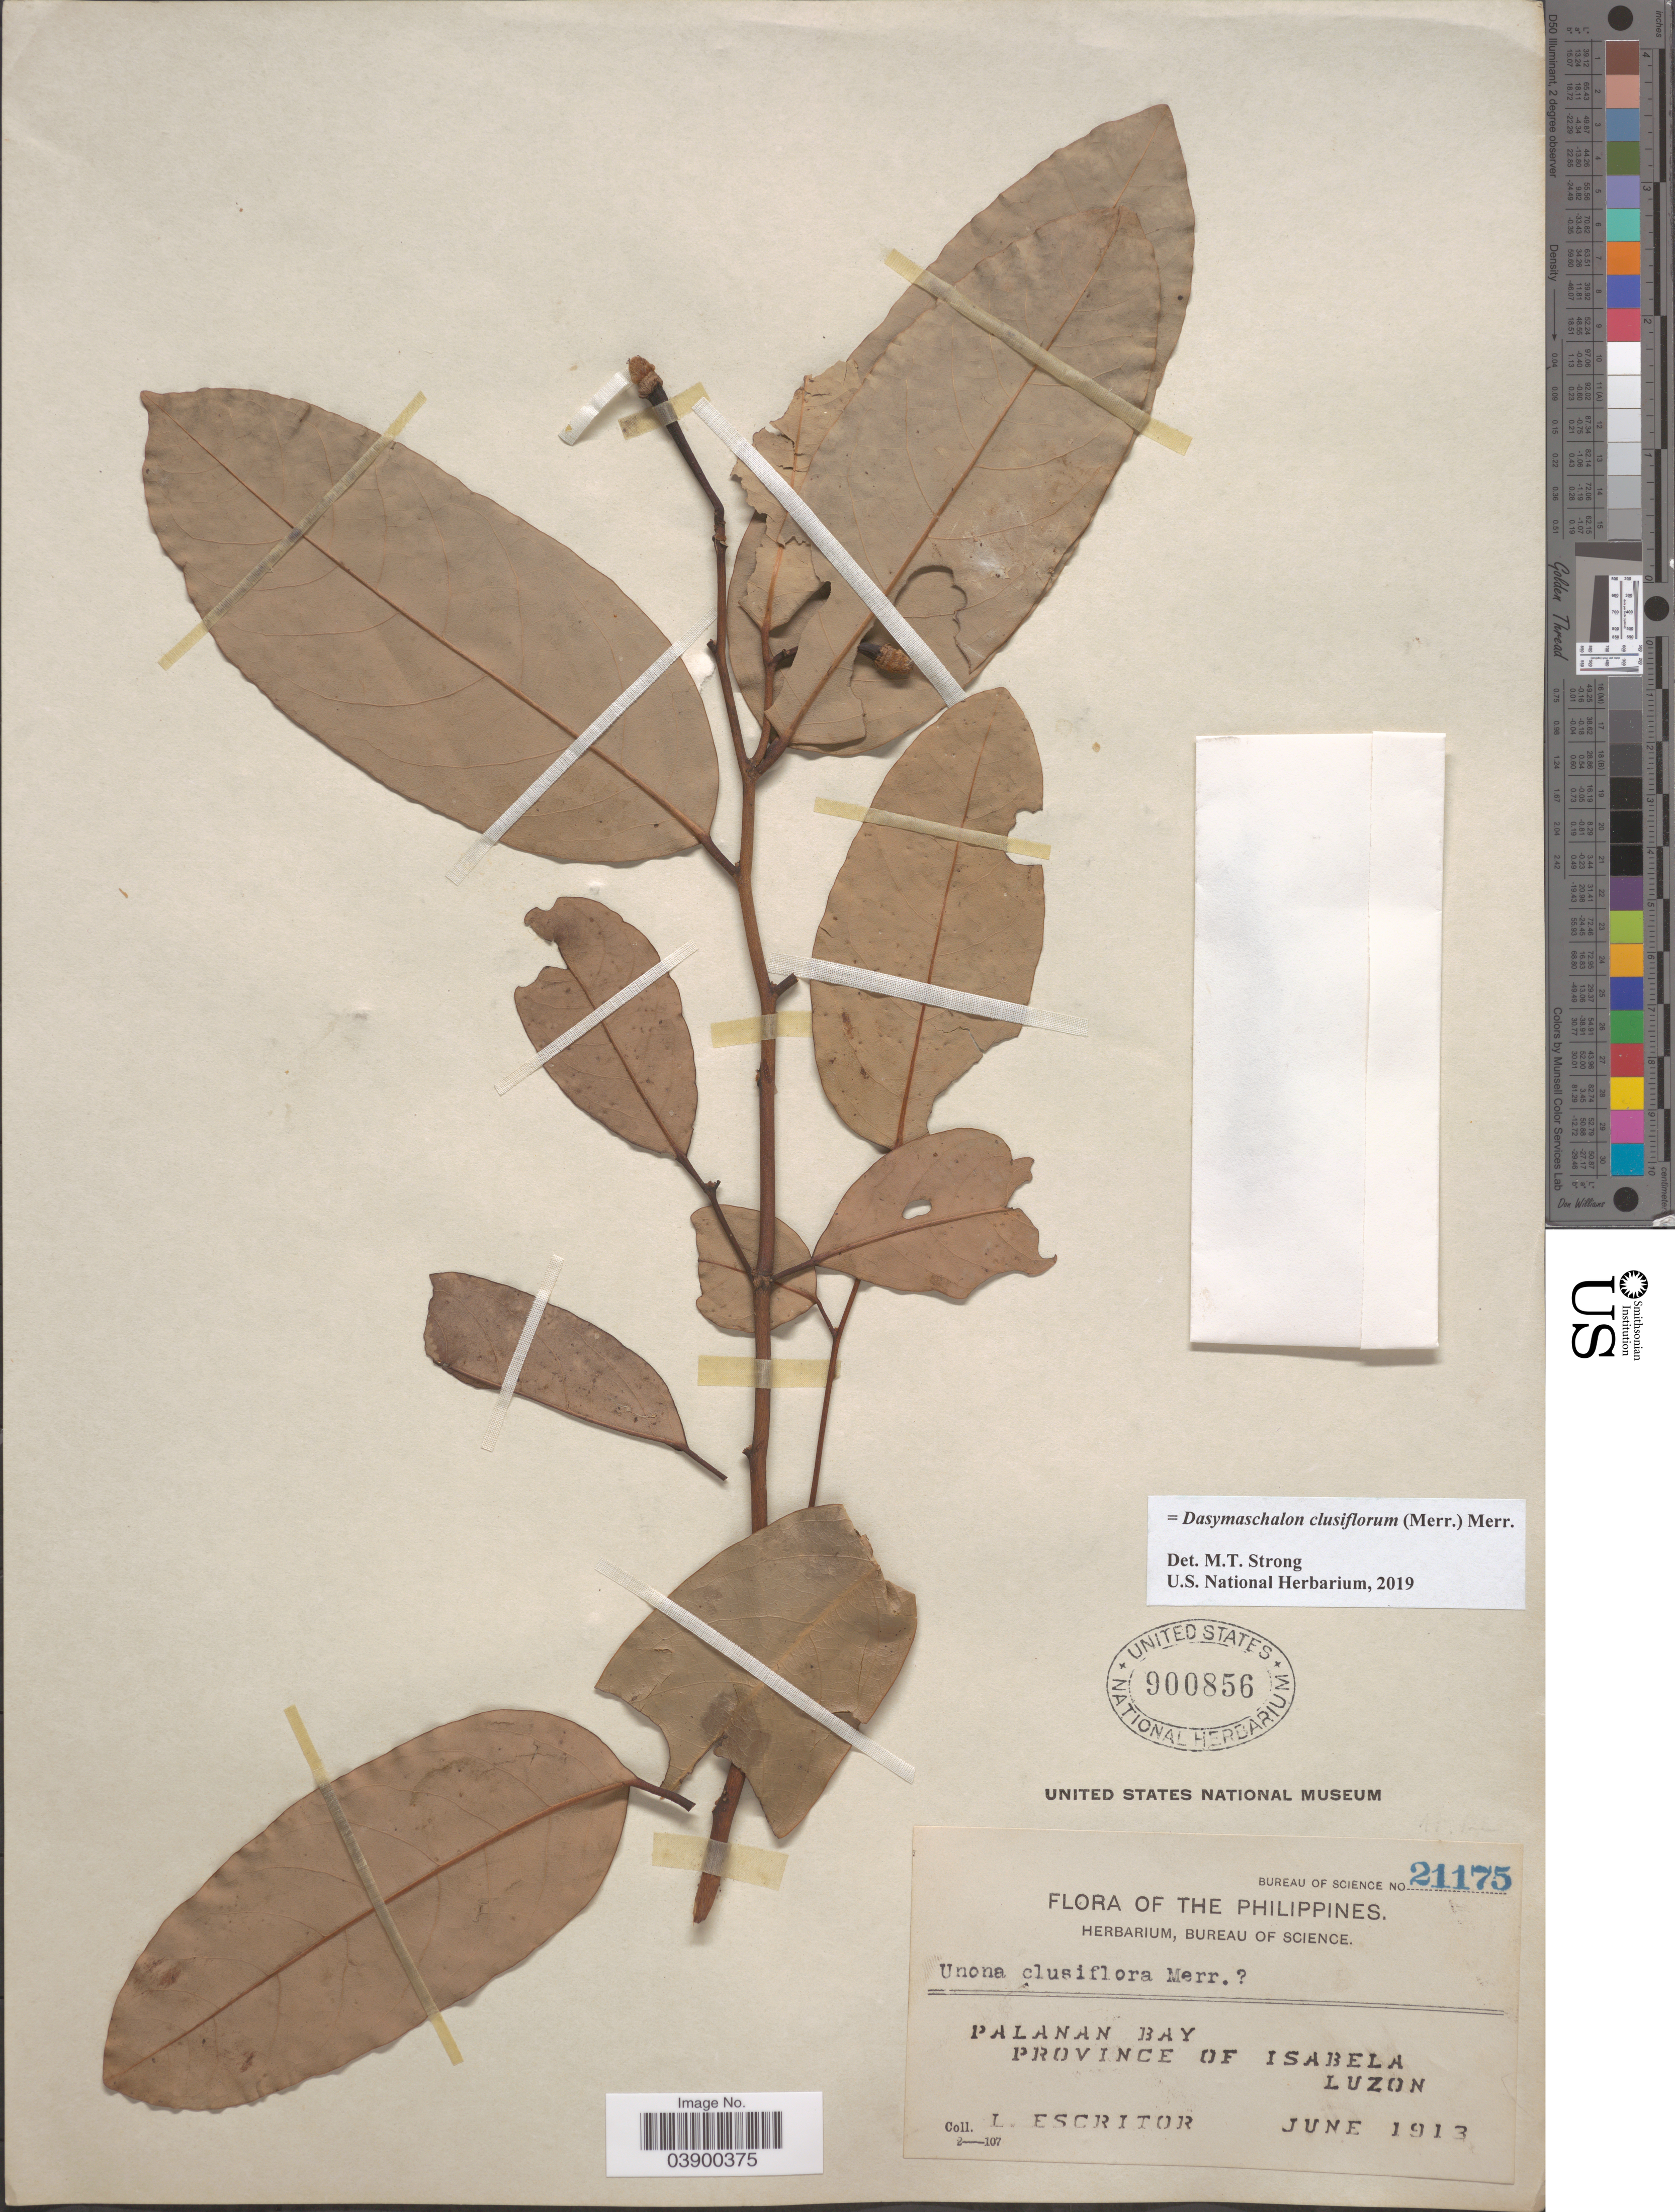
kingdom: Plantae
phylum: Tracheophyta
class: Magnoliopsida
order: Magnoliales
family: Annonaceae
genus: Dasymaschalon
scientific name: Dasymaschalon clusiflorum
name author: (Merr.) Merr.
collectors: L. Escritor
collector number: Bureau of Science 21175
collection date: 1913-06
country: Philippines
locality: Palanan Bay. Province of Isabela. Luzon.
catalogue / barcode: US 900856